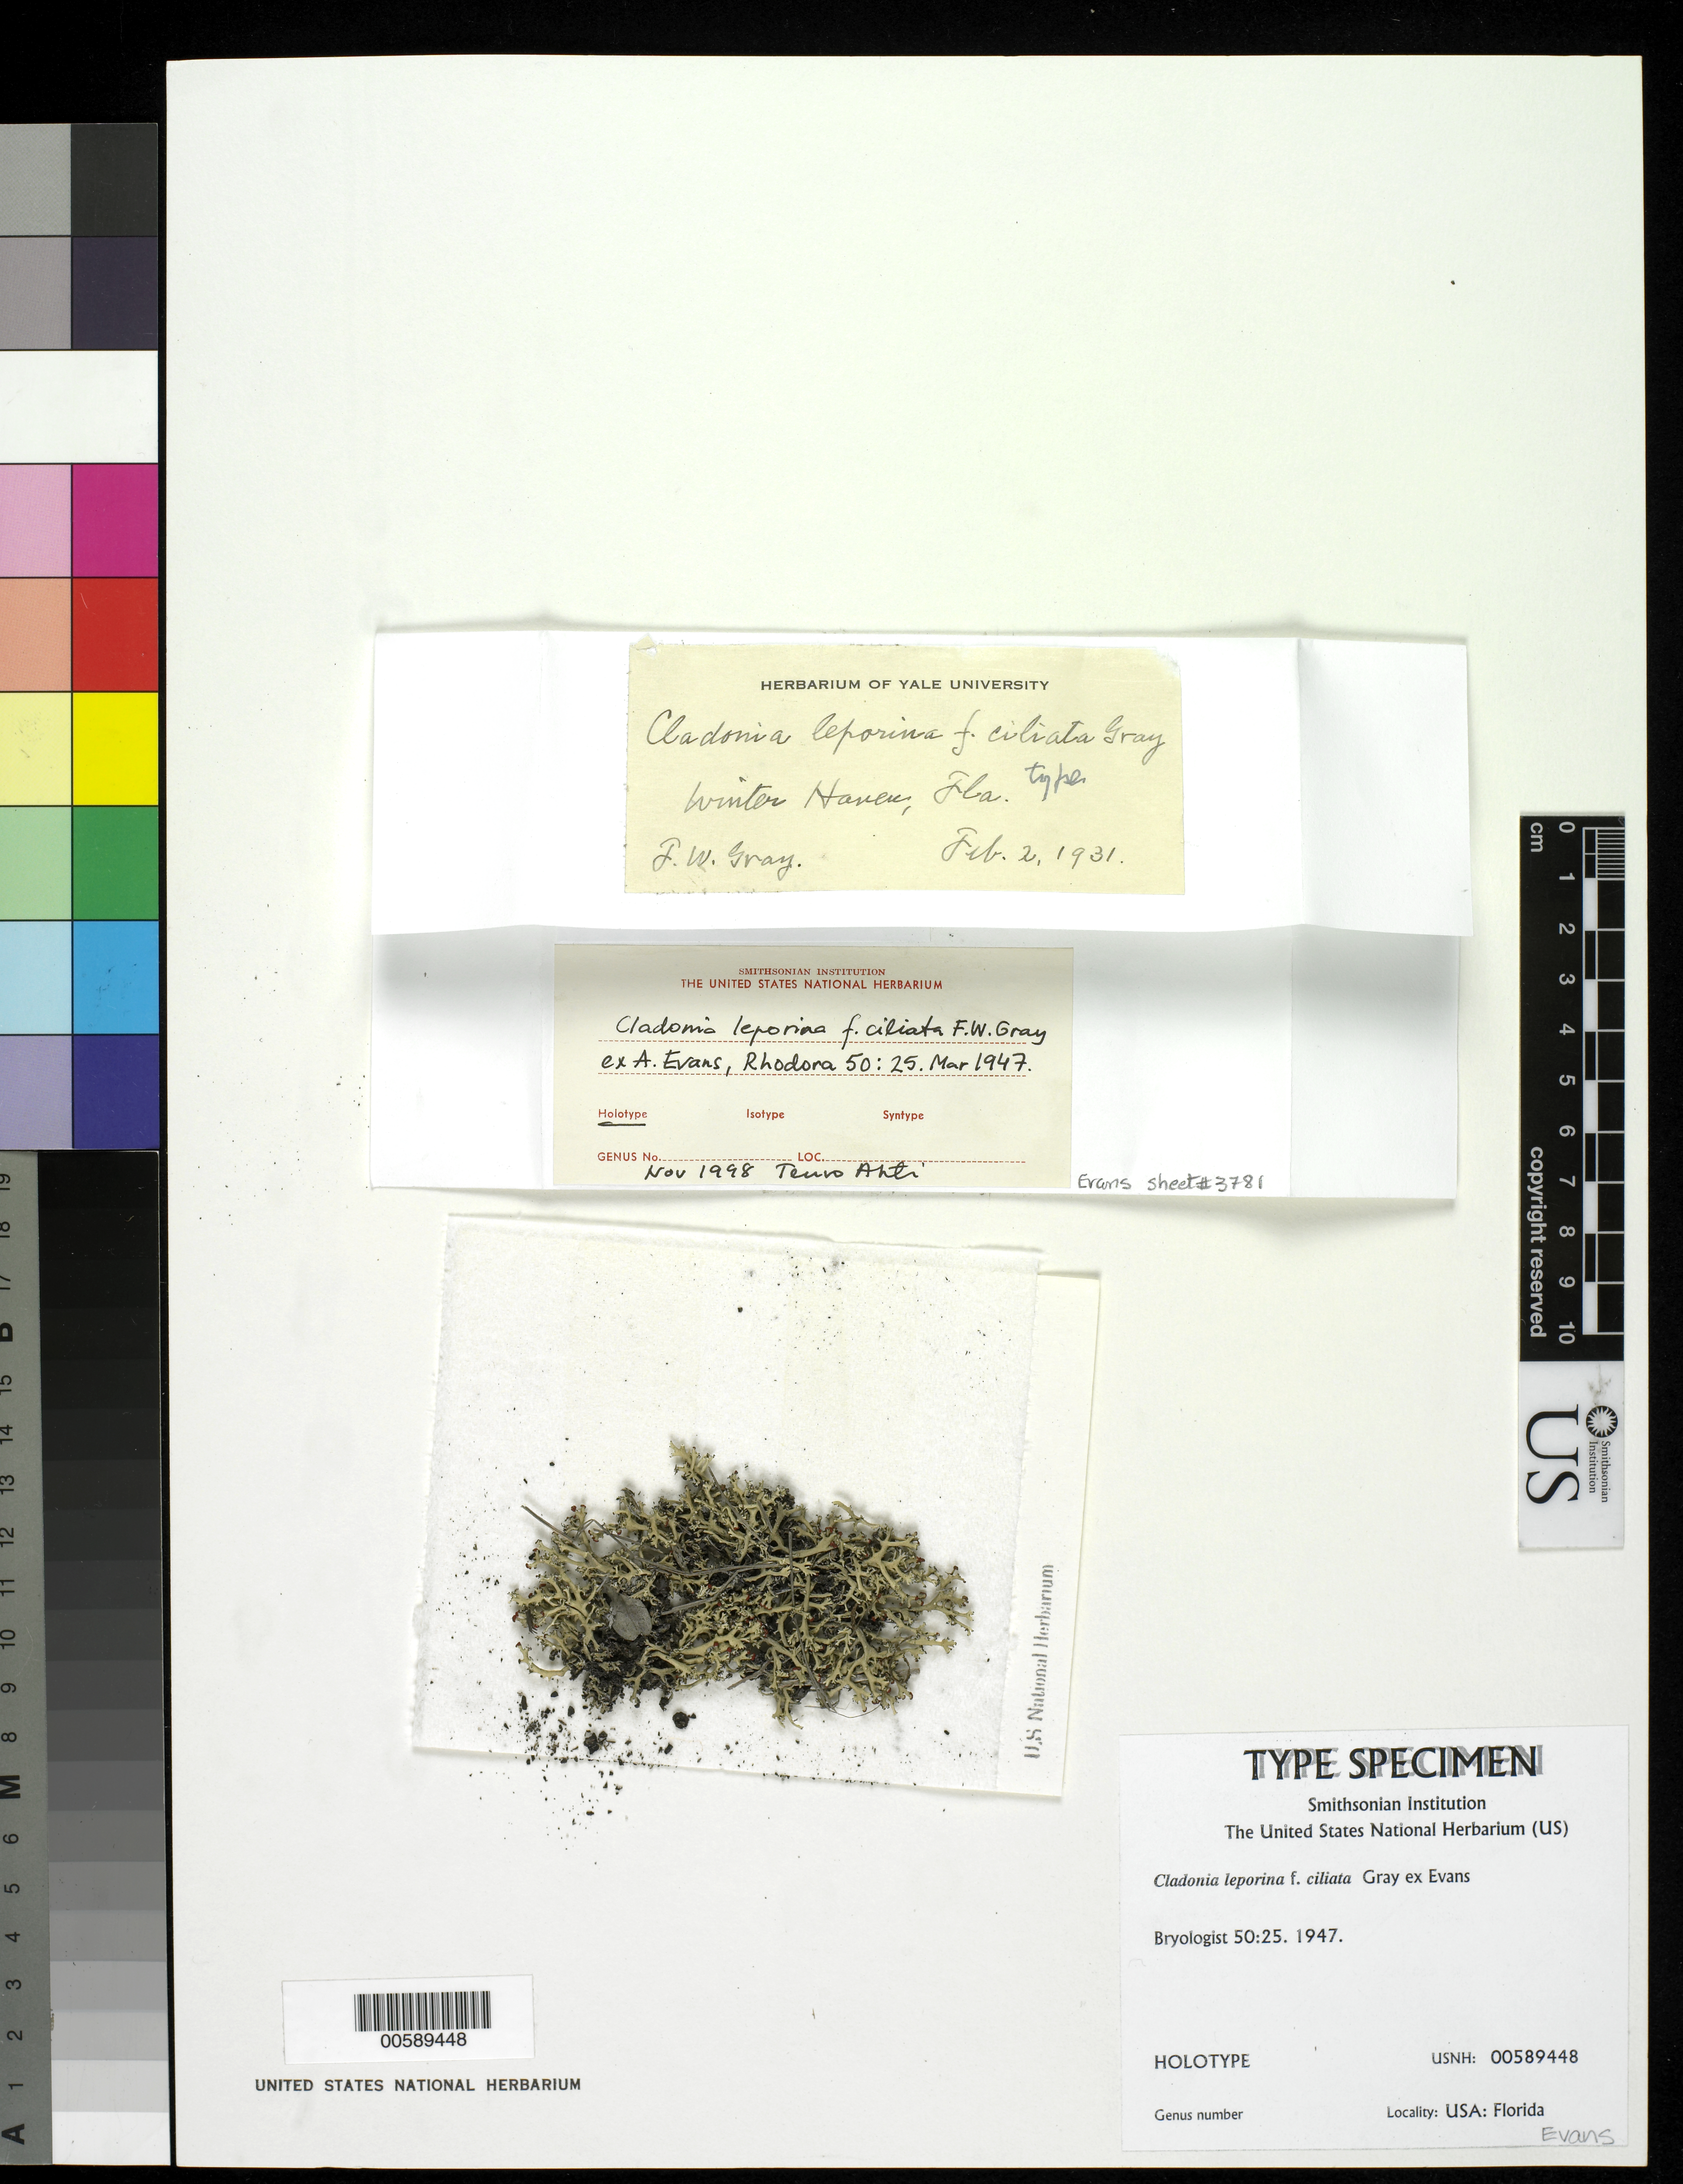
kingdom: Fungi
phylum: Ascomycota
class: Lecanoromycetes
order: Lecanorales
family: Cladoniaceae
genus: Cladonia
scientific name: Cladonia leporina f. ciliata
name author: F.W. Gray ex A. Evans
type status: Holotype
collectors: F. W. Gray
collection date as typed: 02 Feb 1931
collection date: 1931-02-02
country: United States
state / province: Florida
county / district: Polk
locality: Winter Haven.